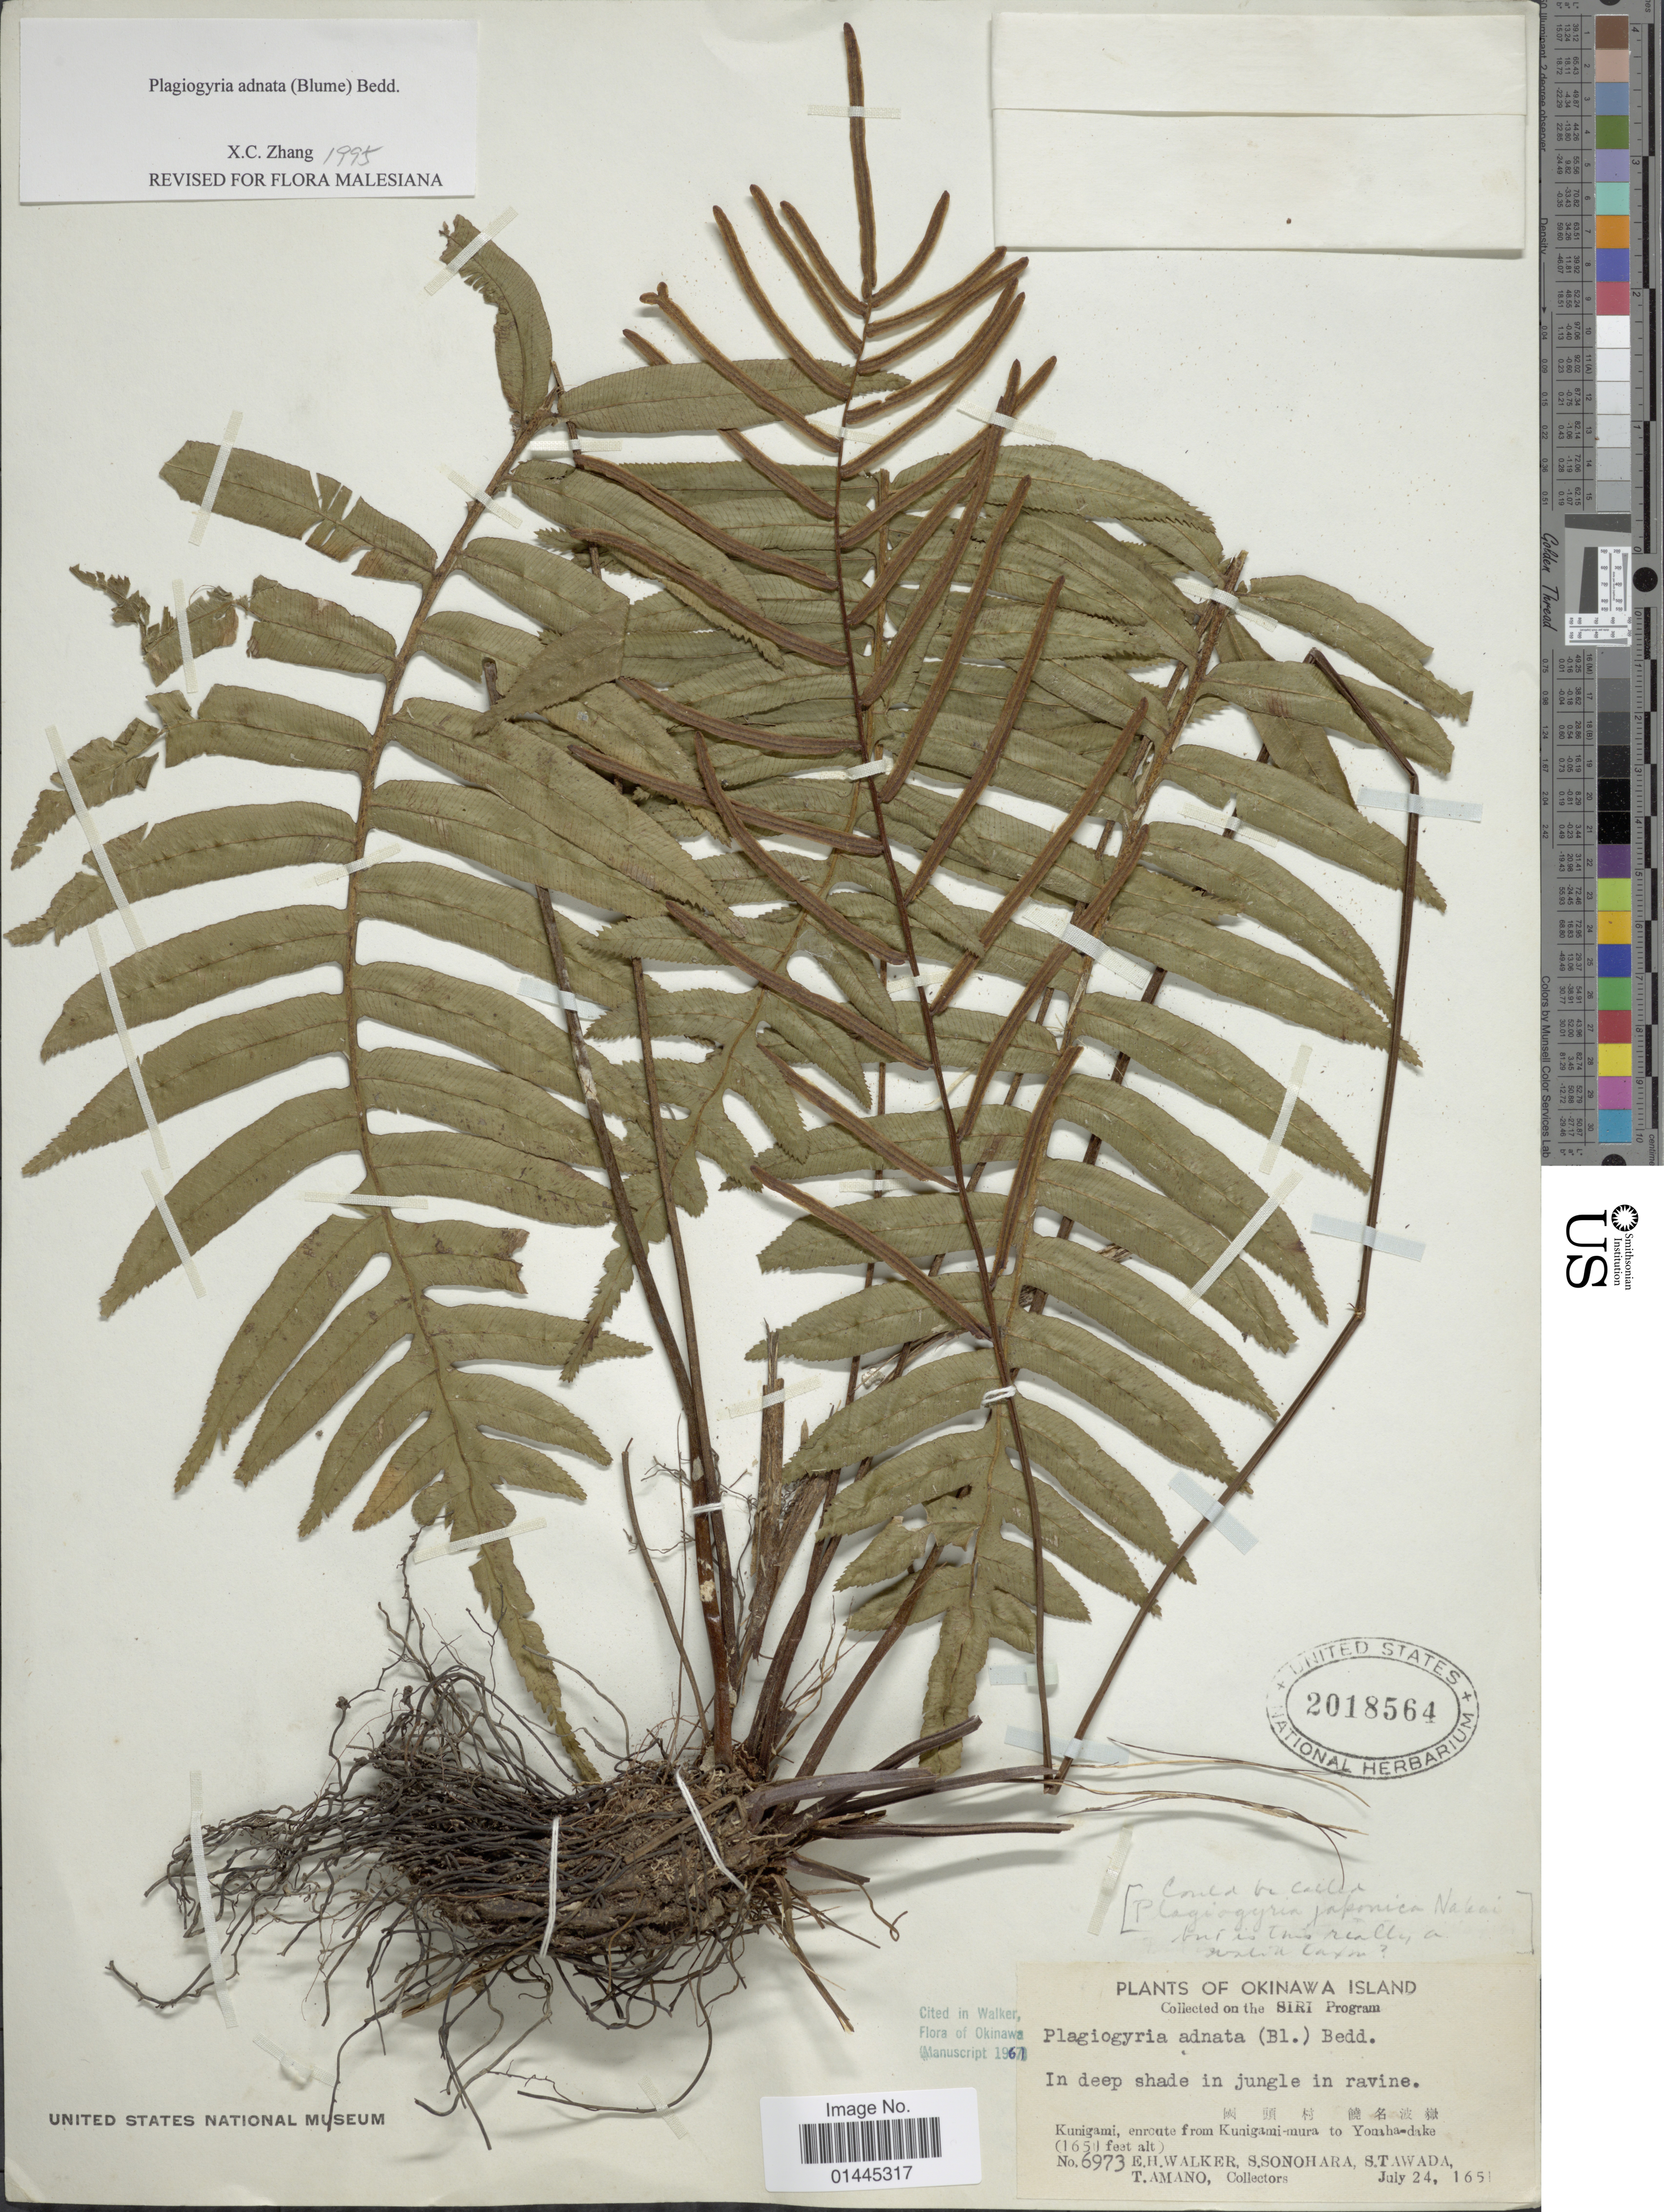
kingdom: Plantae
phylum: Tracheophyta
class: Polypodiopsida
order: Cyatheales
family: Plagiogyriaceae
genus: Plagiogyria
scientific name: Plagiogyria adnata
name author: (Blume) Bedd.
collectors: E. H. Walker, S. Sonohara, S. Tawada & T. Amano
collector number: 6973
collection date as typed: Transcribed d/m/y: 24/7/1651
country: Japan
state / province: Okinawa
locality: Okinawa Island, in jungle in ravine, Kunigami, enroute from Kunigami-mura to Yonaha-dake.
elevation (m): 503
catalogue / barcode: US 2018564